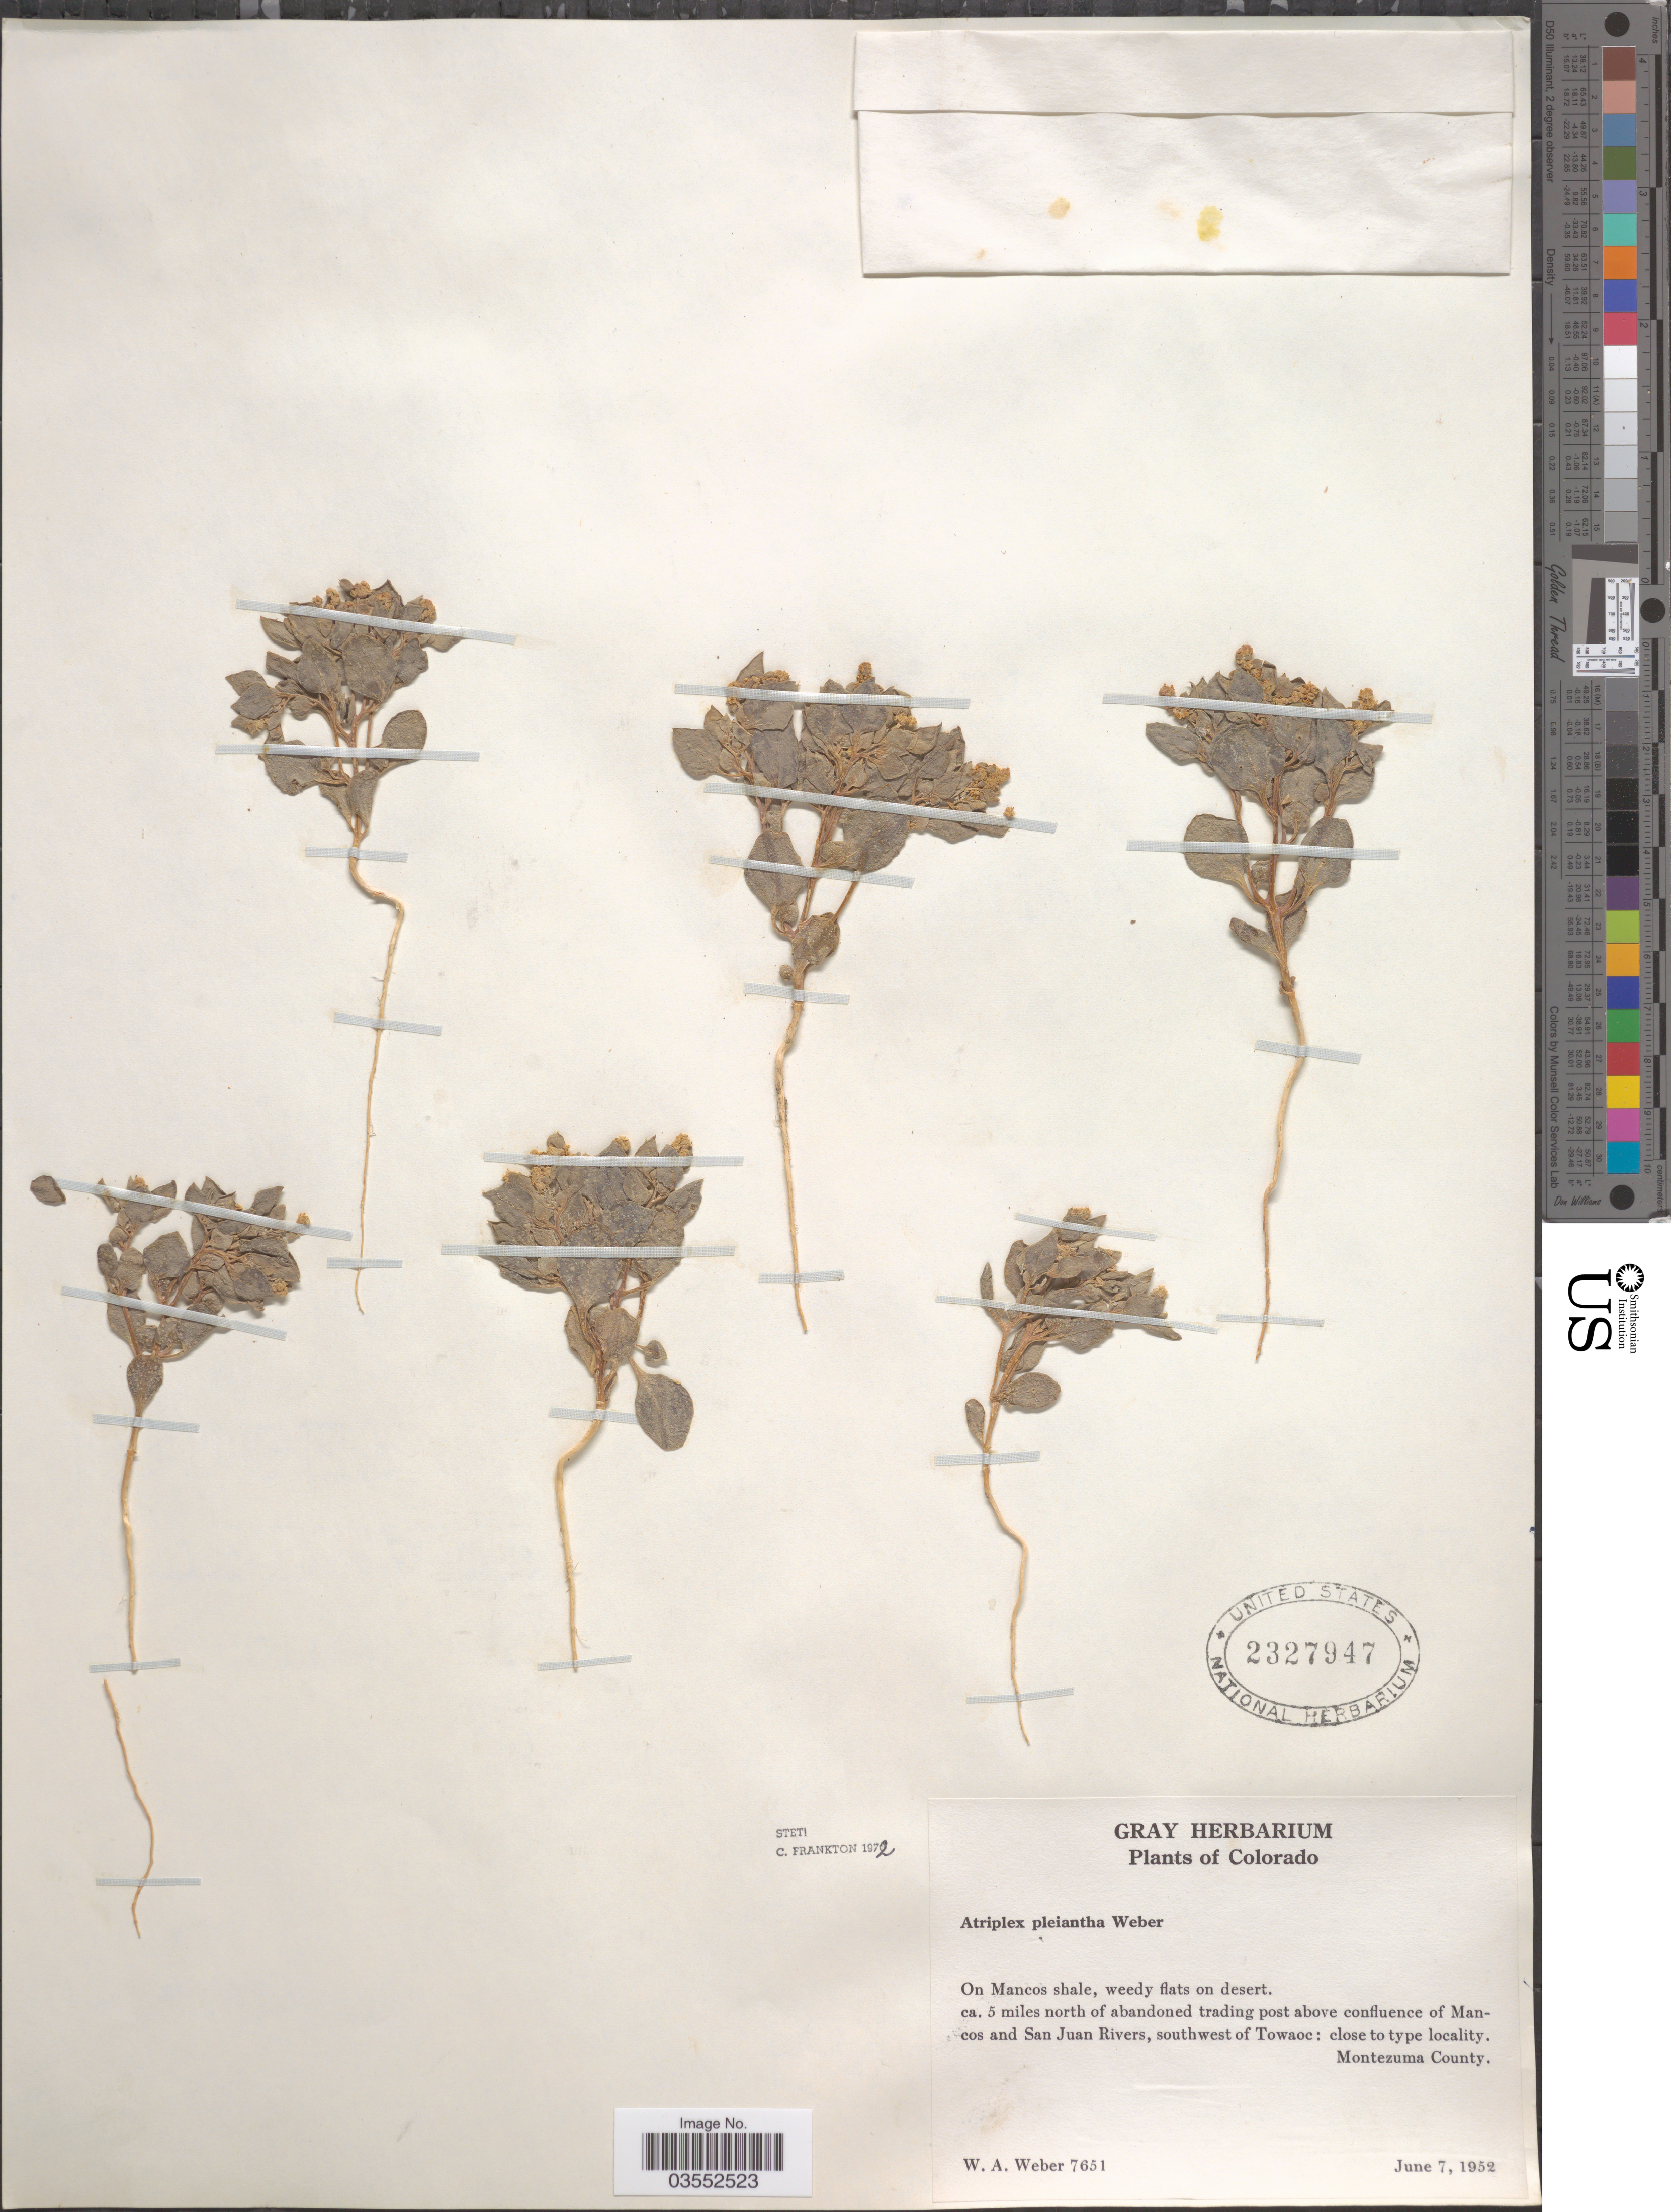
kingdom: Plantae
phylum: Tracheophyta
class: Magnoliopsida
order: Caryophyllales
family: Amaranthaceae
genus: Proatriplex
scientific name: Proatriplex pleiantha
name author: (W.A. Weber) Stutz & G.L. Chu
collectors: W. A. Weber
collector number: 7651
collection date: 1952-06-07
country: United States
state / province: Colorado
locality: On Mancos shale. Ca. 5 miles north of abandoned trading post above confluence of Mancos and San Juan Rivers, southwest of Towaoc: Montezuma County.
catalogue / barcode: US 2327947